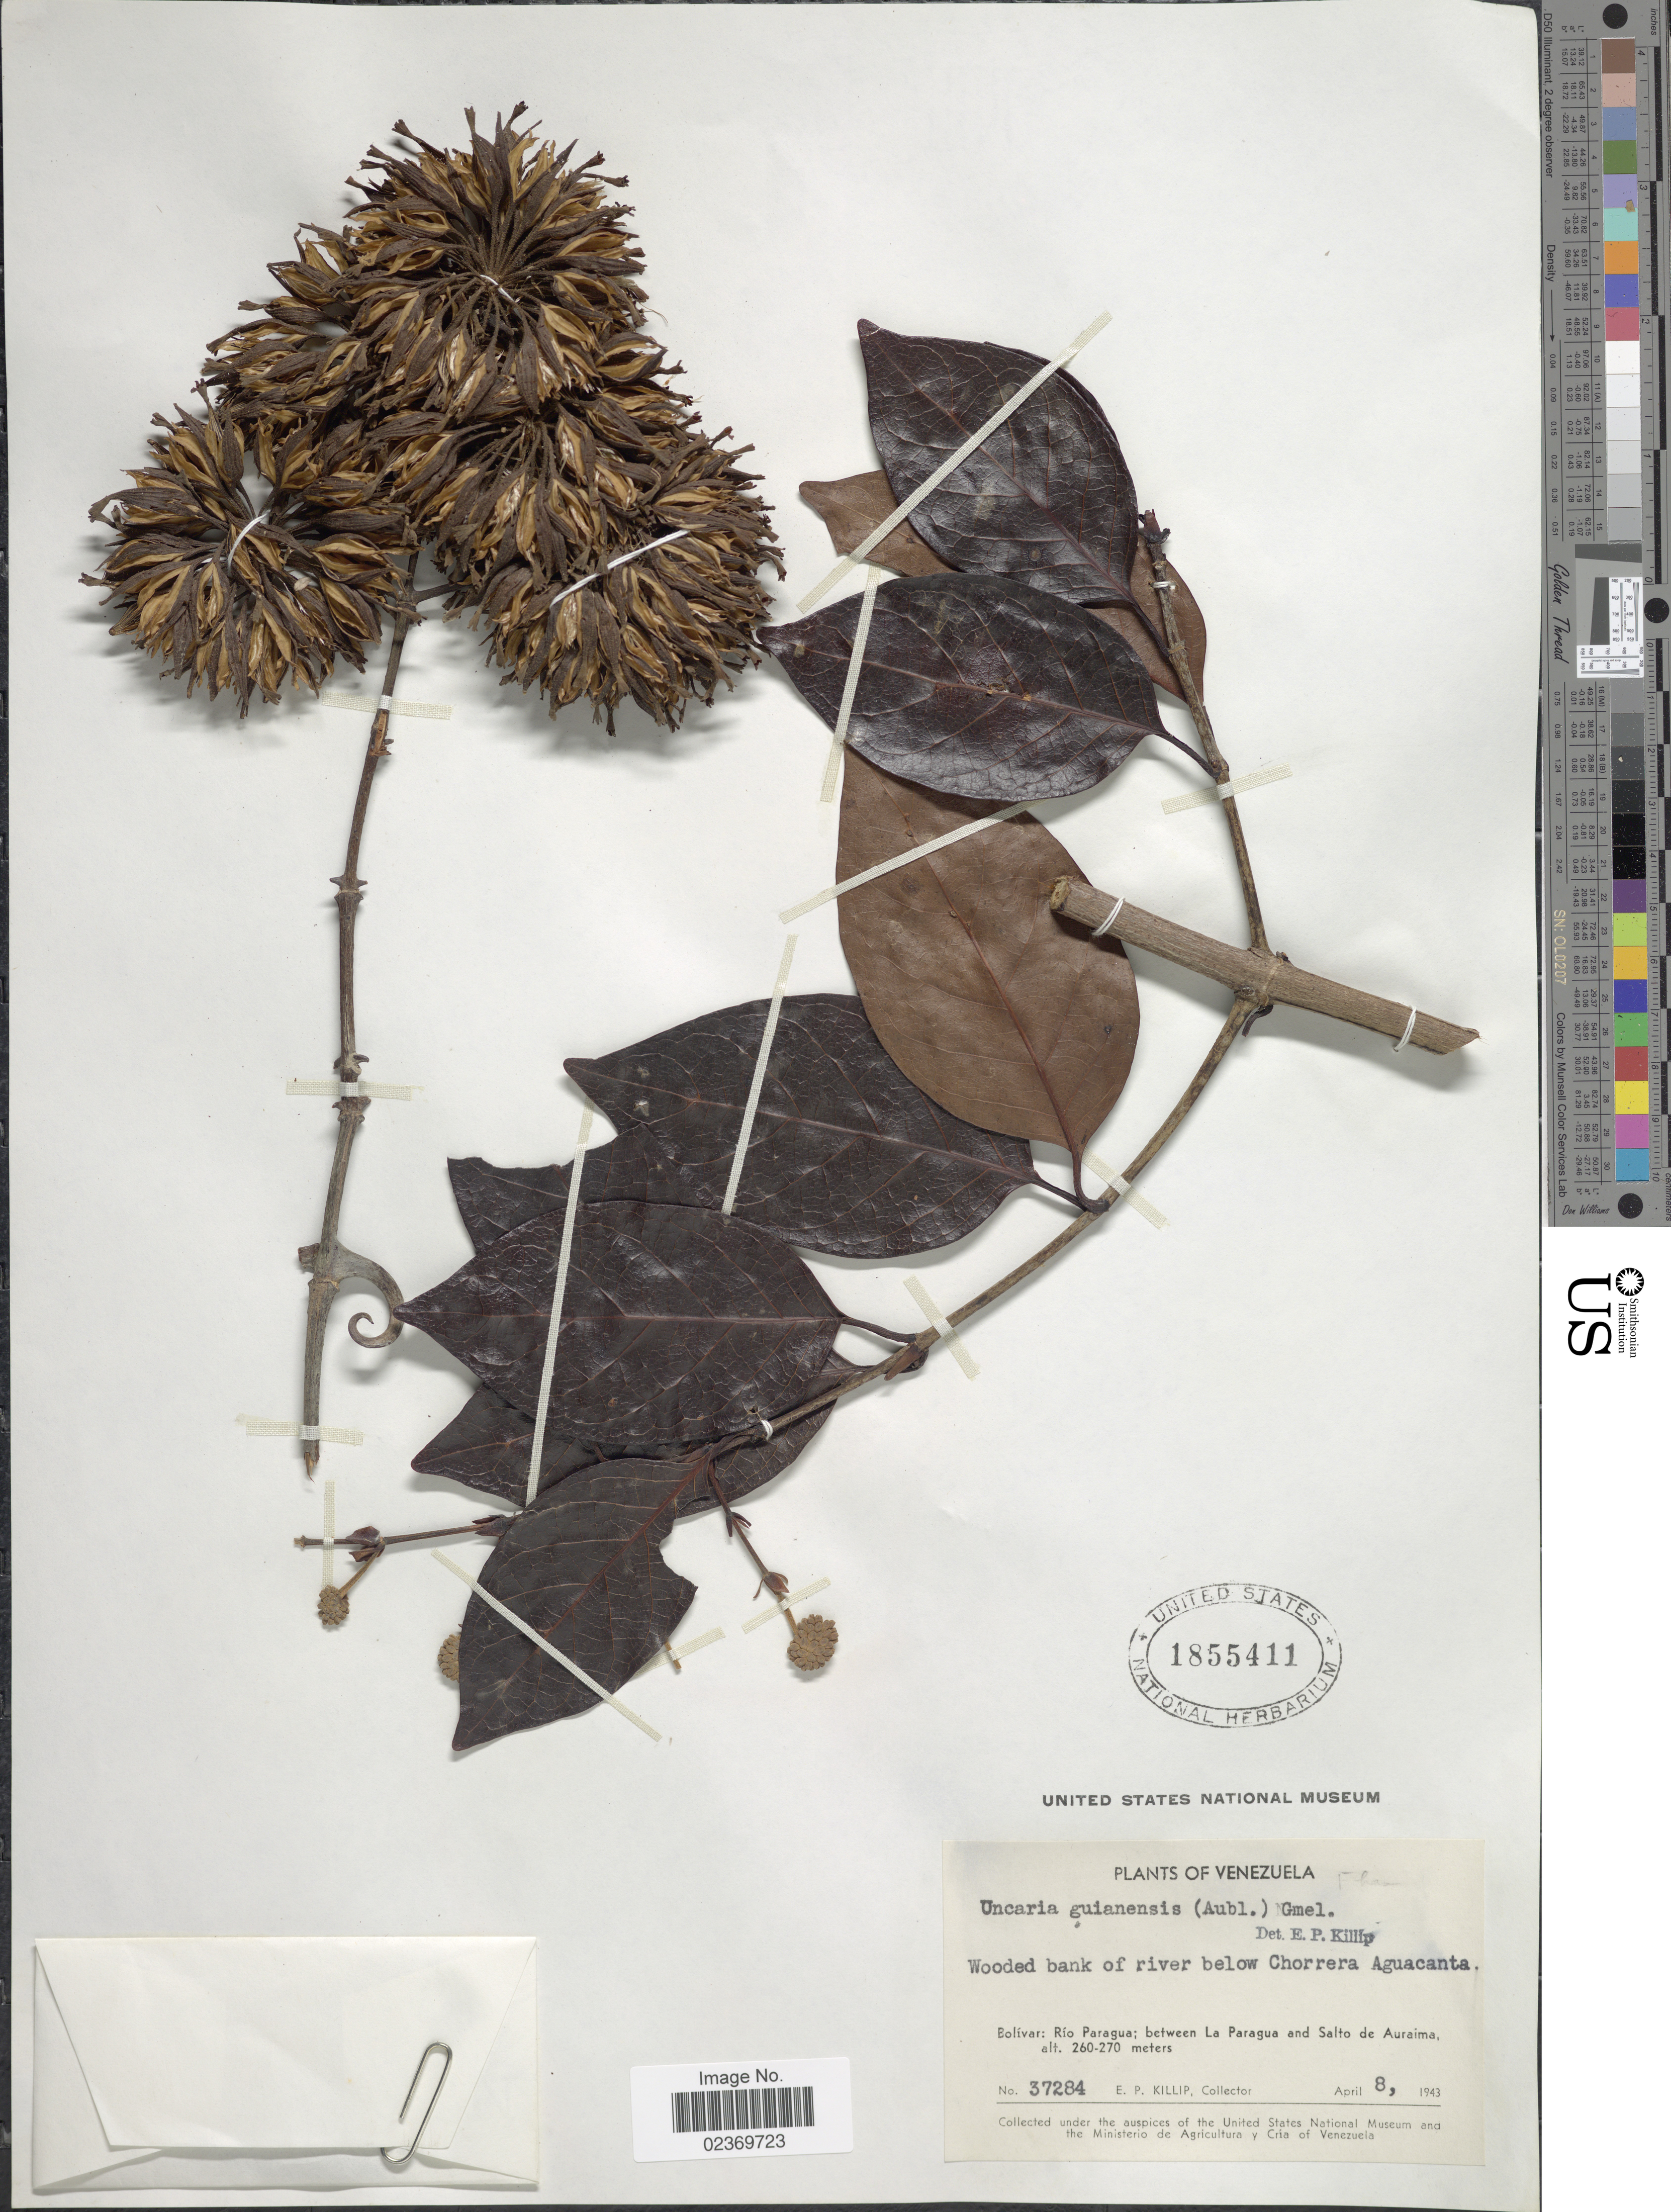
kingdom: Plantae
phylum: Tracheophyta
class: Magnoliopsida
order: Gentianales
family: Rubiaceae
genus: Uncaria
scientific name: Uncaria guianensis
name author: (Aubl.) J.F. Gmel.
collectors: E. P. Killip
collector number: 37284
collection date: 1943-04-08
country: Venezuela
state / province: Bolivar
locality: Rio Paragua; between La Paragua and Salto de Auraima. Wooded bank of river below Chorrera Aguacanta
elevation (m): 260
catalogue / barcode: US 1855411